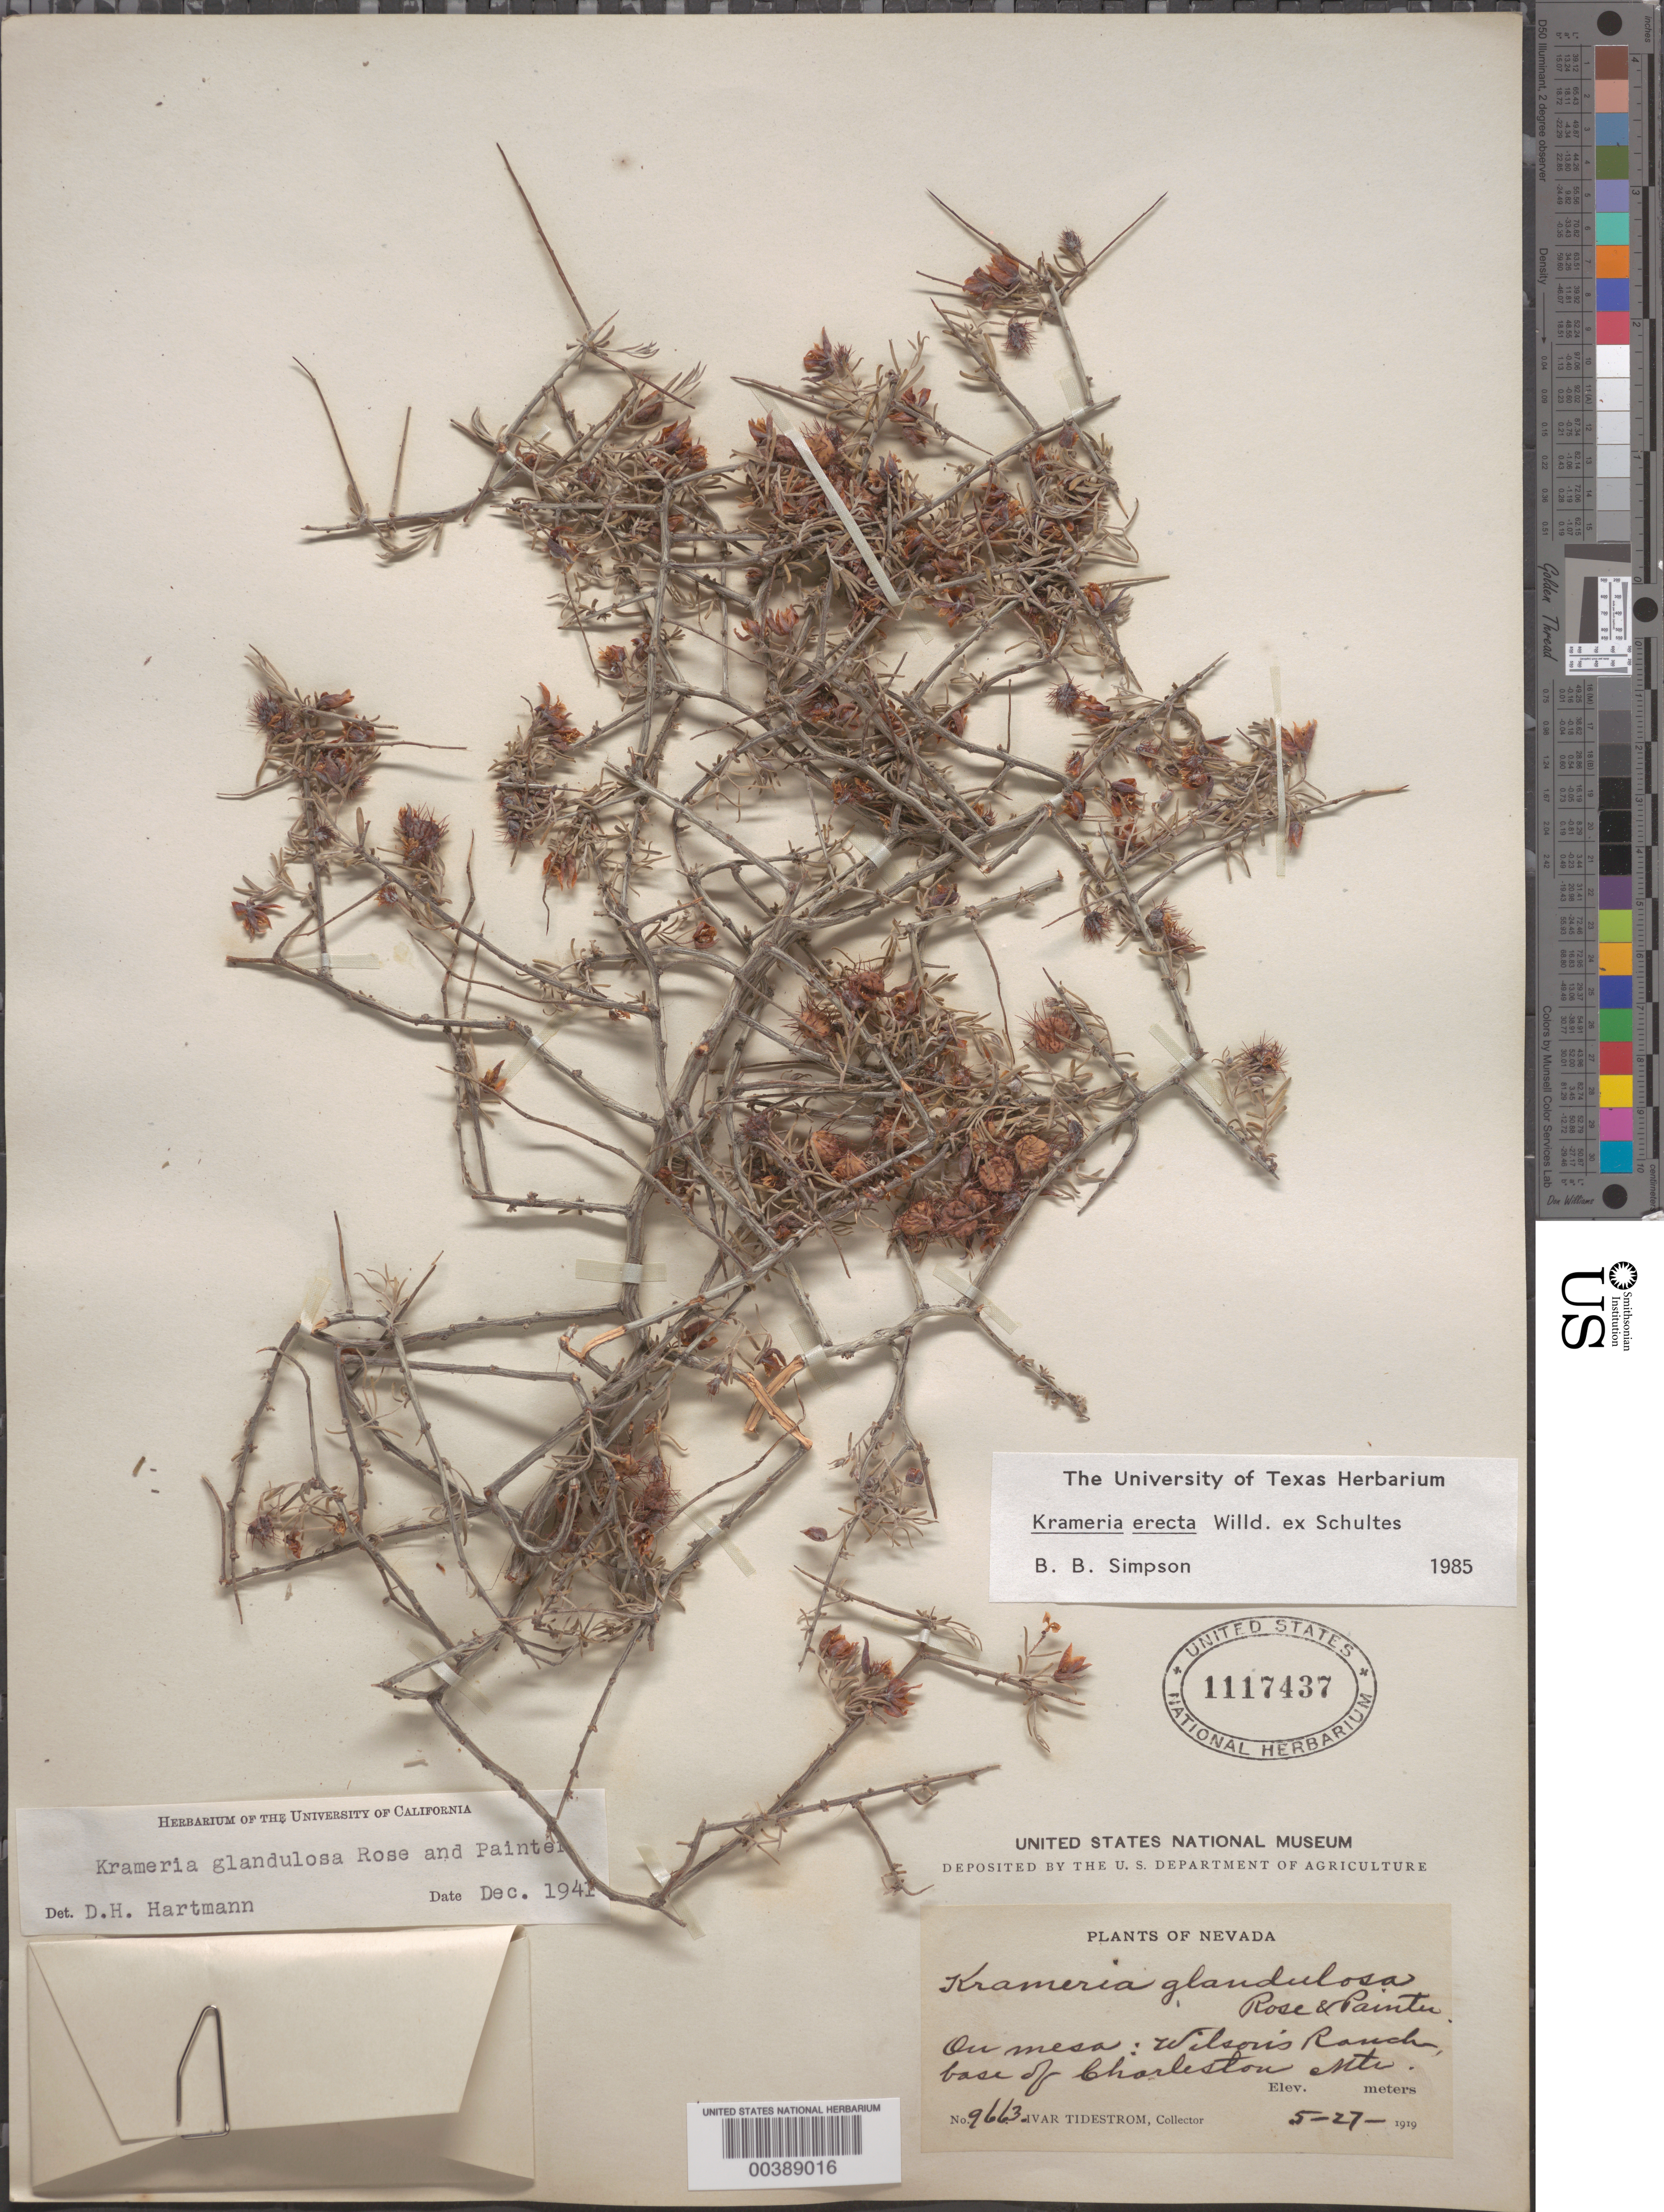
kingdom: Plantae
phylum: Tracheophyta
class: Magnoliopsida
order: Zygophyllales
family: Krameriaceae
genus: Krameria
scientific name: Krameria glandulosa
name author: Rose & J.H. Painter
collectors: I. F. Tidestrom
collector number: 9663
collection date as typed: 27 May 1919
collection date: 1919-05-27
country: United States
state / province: Nevada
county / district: Clark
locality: Wilson's ranch, base of charleston mts.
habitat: On mesa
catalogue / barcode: US 1117437